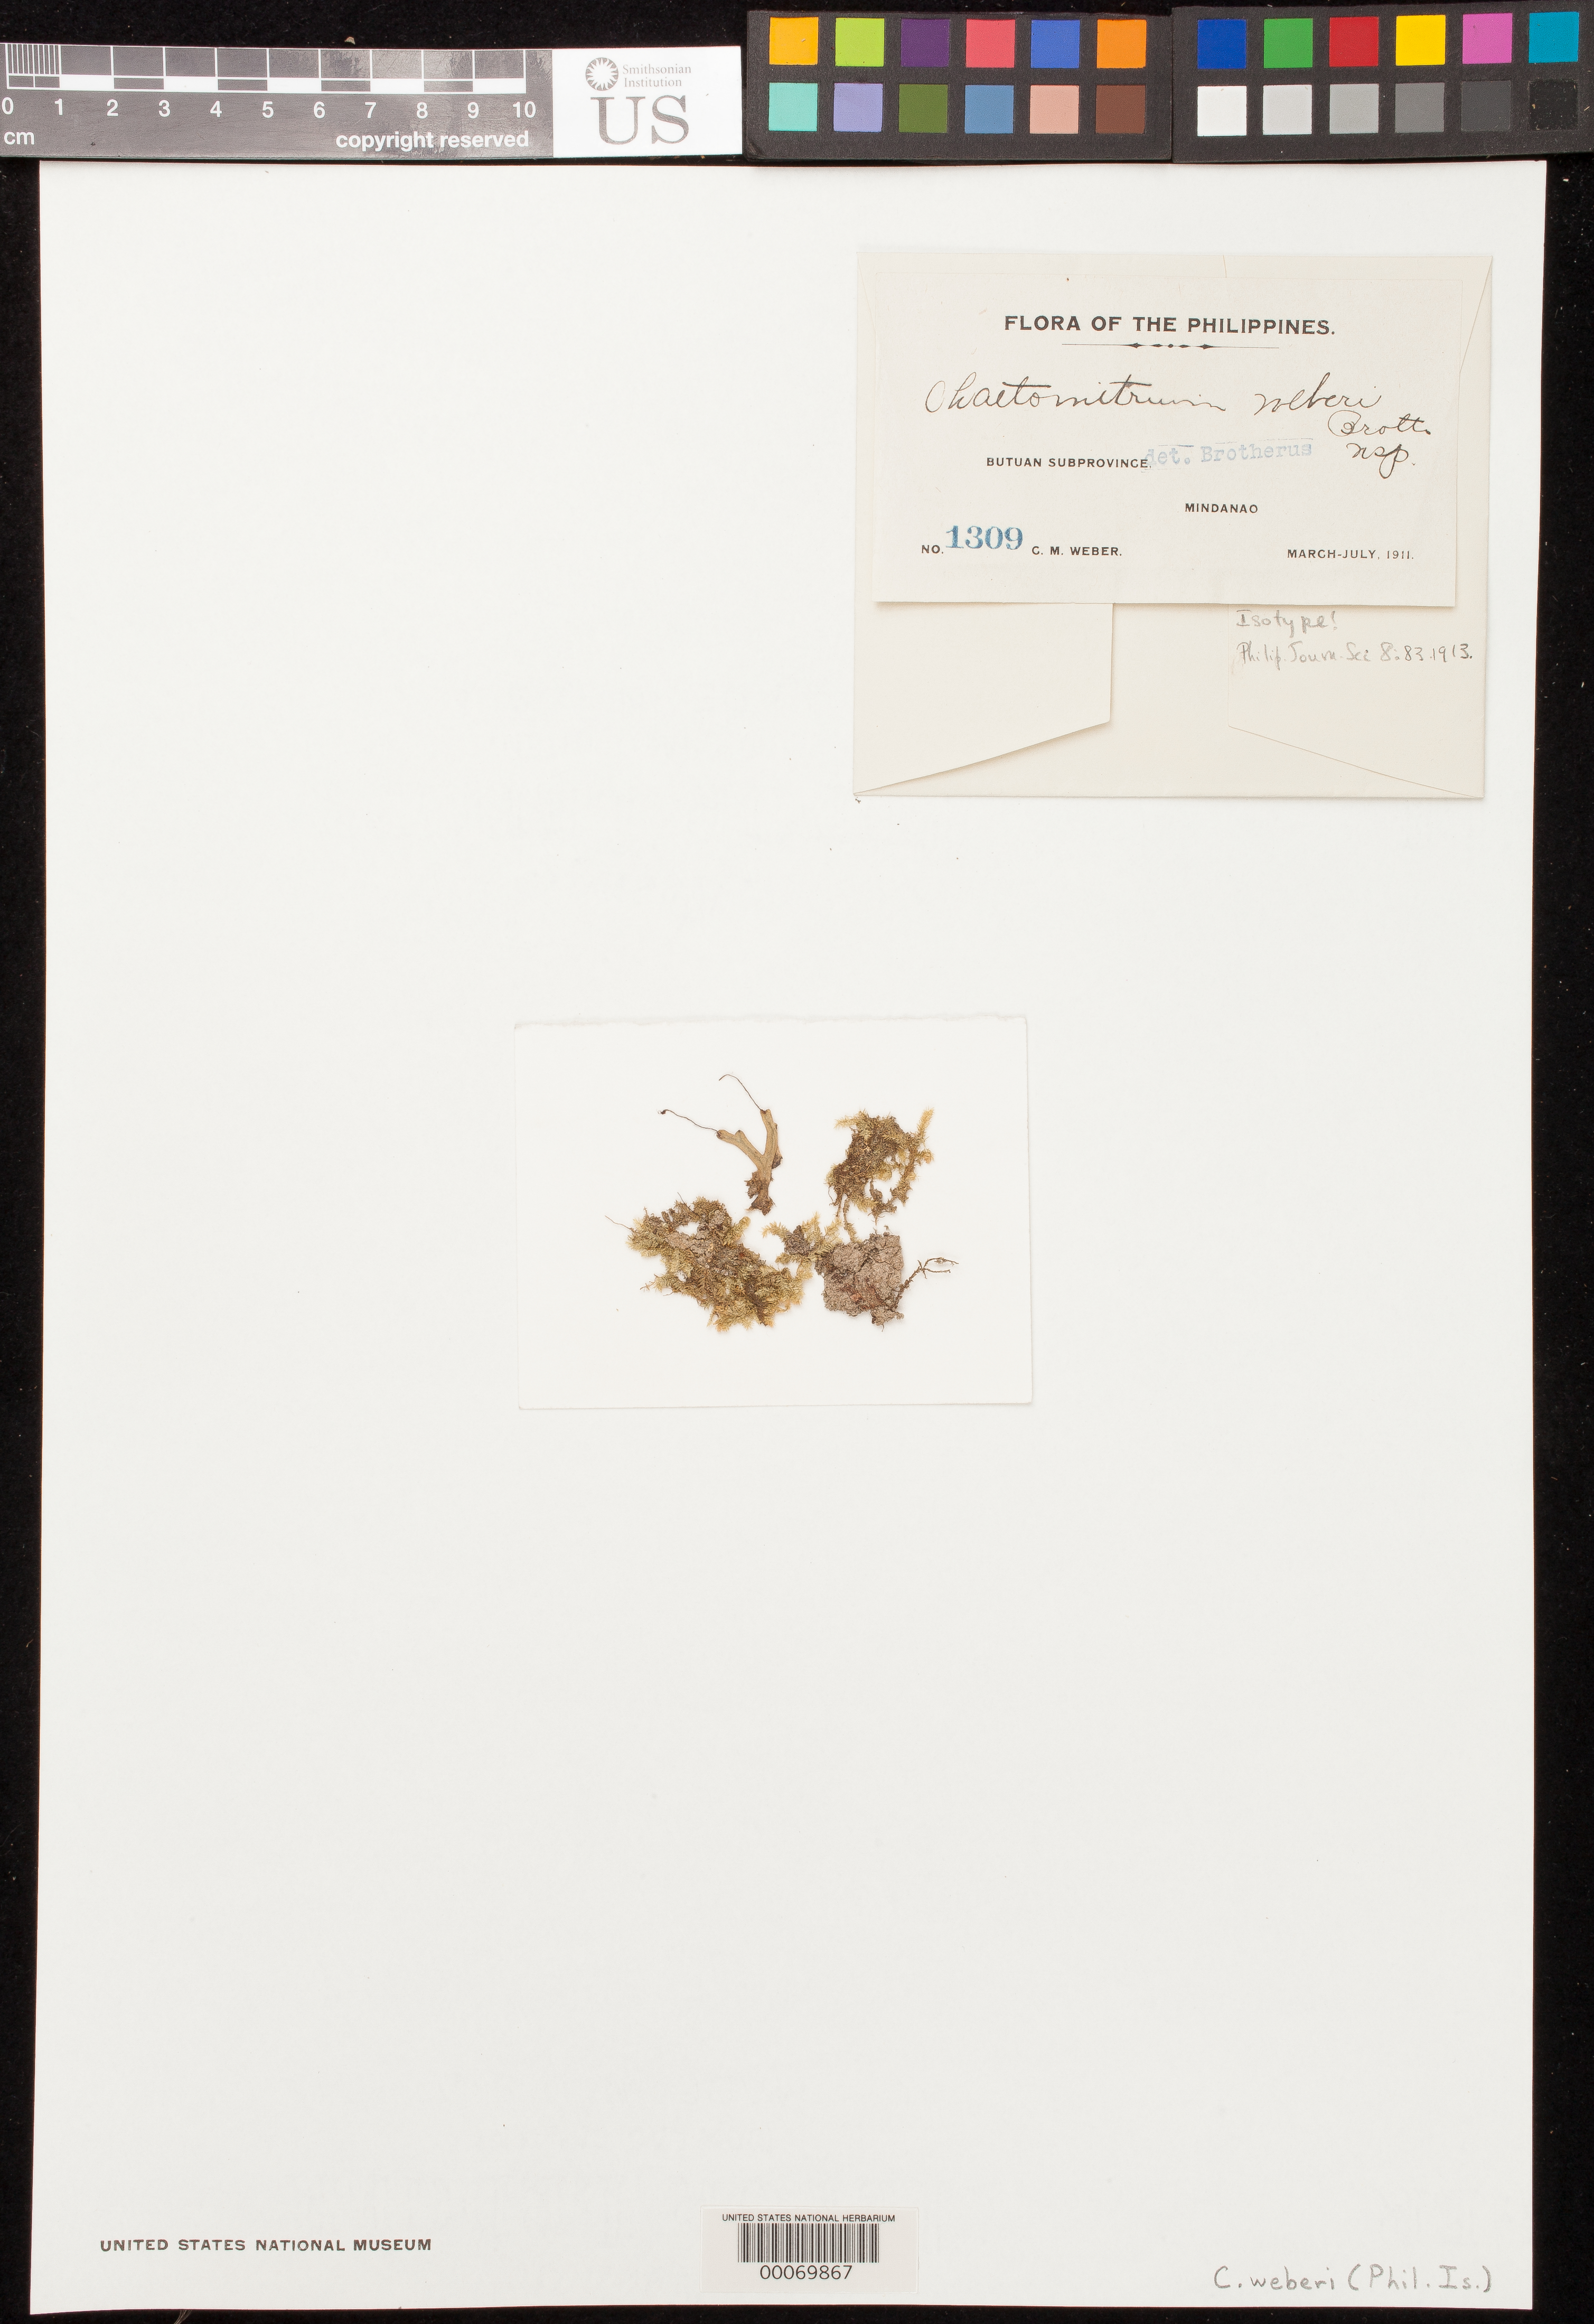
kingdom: Plantae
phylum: Bryophyta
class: Bryopsida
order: Hookeriales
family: Hookeriaceae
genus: Chaetomitrium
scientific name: Chaetomitrium weberi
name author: Broth.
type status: Isotype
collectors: C. M. Weber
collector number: Bur. Sci. 1309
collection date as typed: Mar 1911 to -- Jul 1911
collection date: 1911-03/1911-07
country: Philippines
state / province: Caraga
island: Mindanao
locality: Butuan